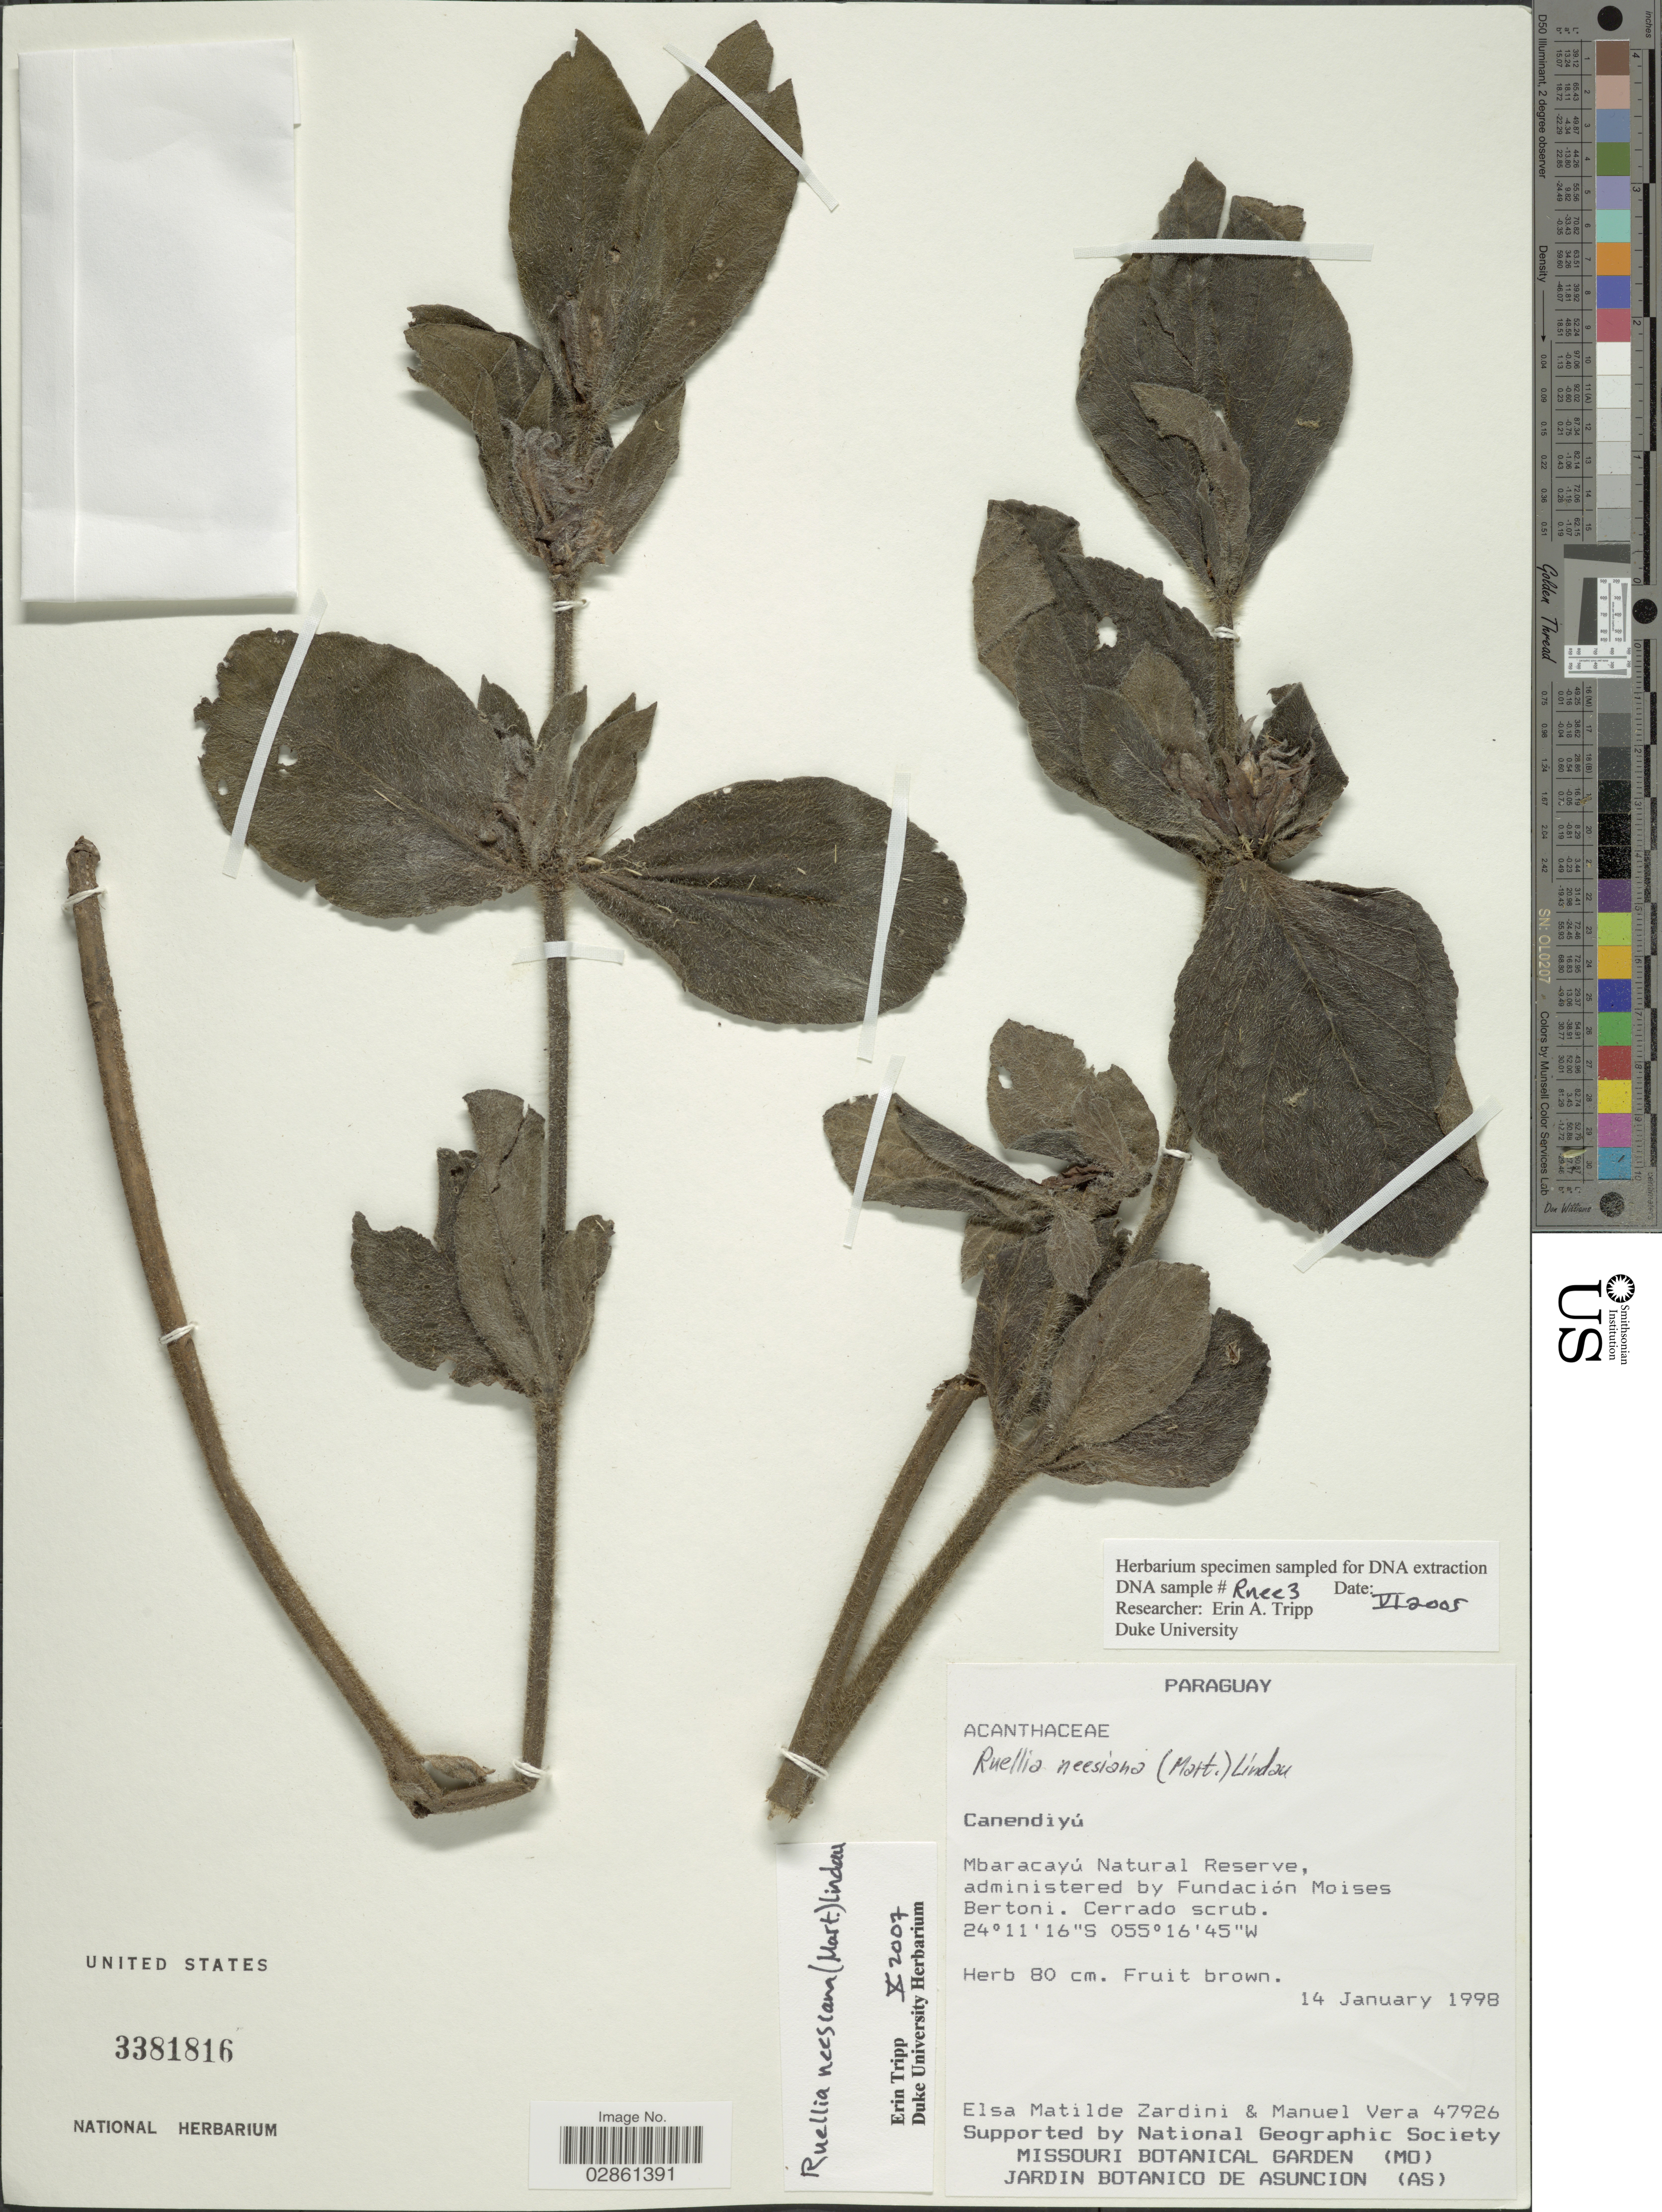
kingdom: Plantae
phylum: Tracheophyta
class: Magnoliopsida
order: Lamiales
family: Acanthaceae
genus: Ruellia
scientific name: Ruellia neesiana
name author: Wall.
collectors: E. M. Zardini & M. Vera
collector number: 47926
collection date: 1998-01-14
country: Paraguay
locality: Canendiyú. Mbaracayú Natural Reserve, administered by Fundación Moises Bertoni.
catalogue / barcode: US 3381816